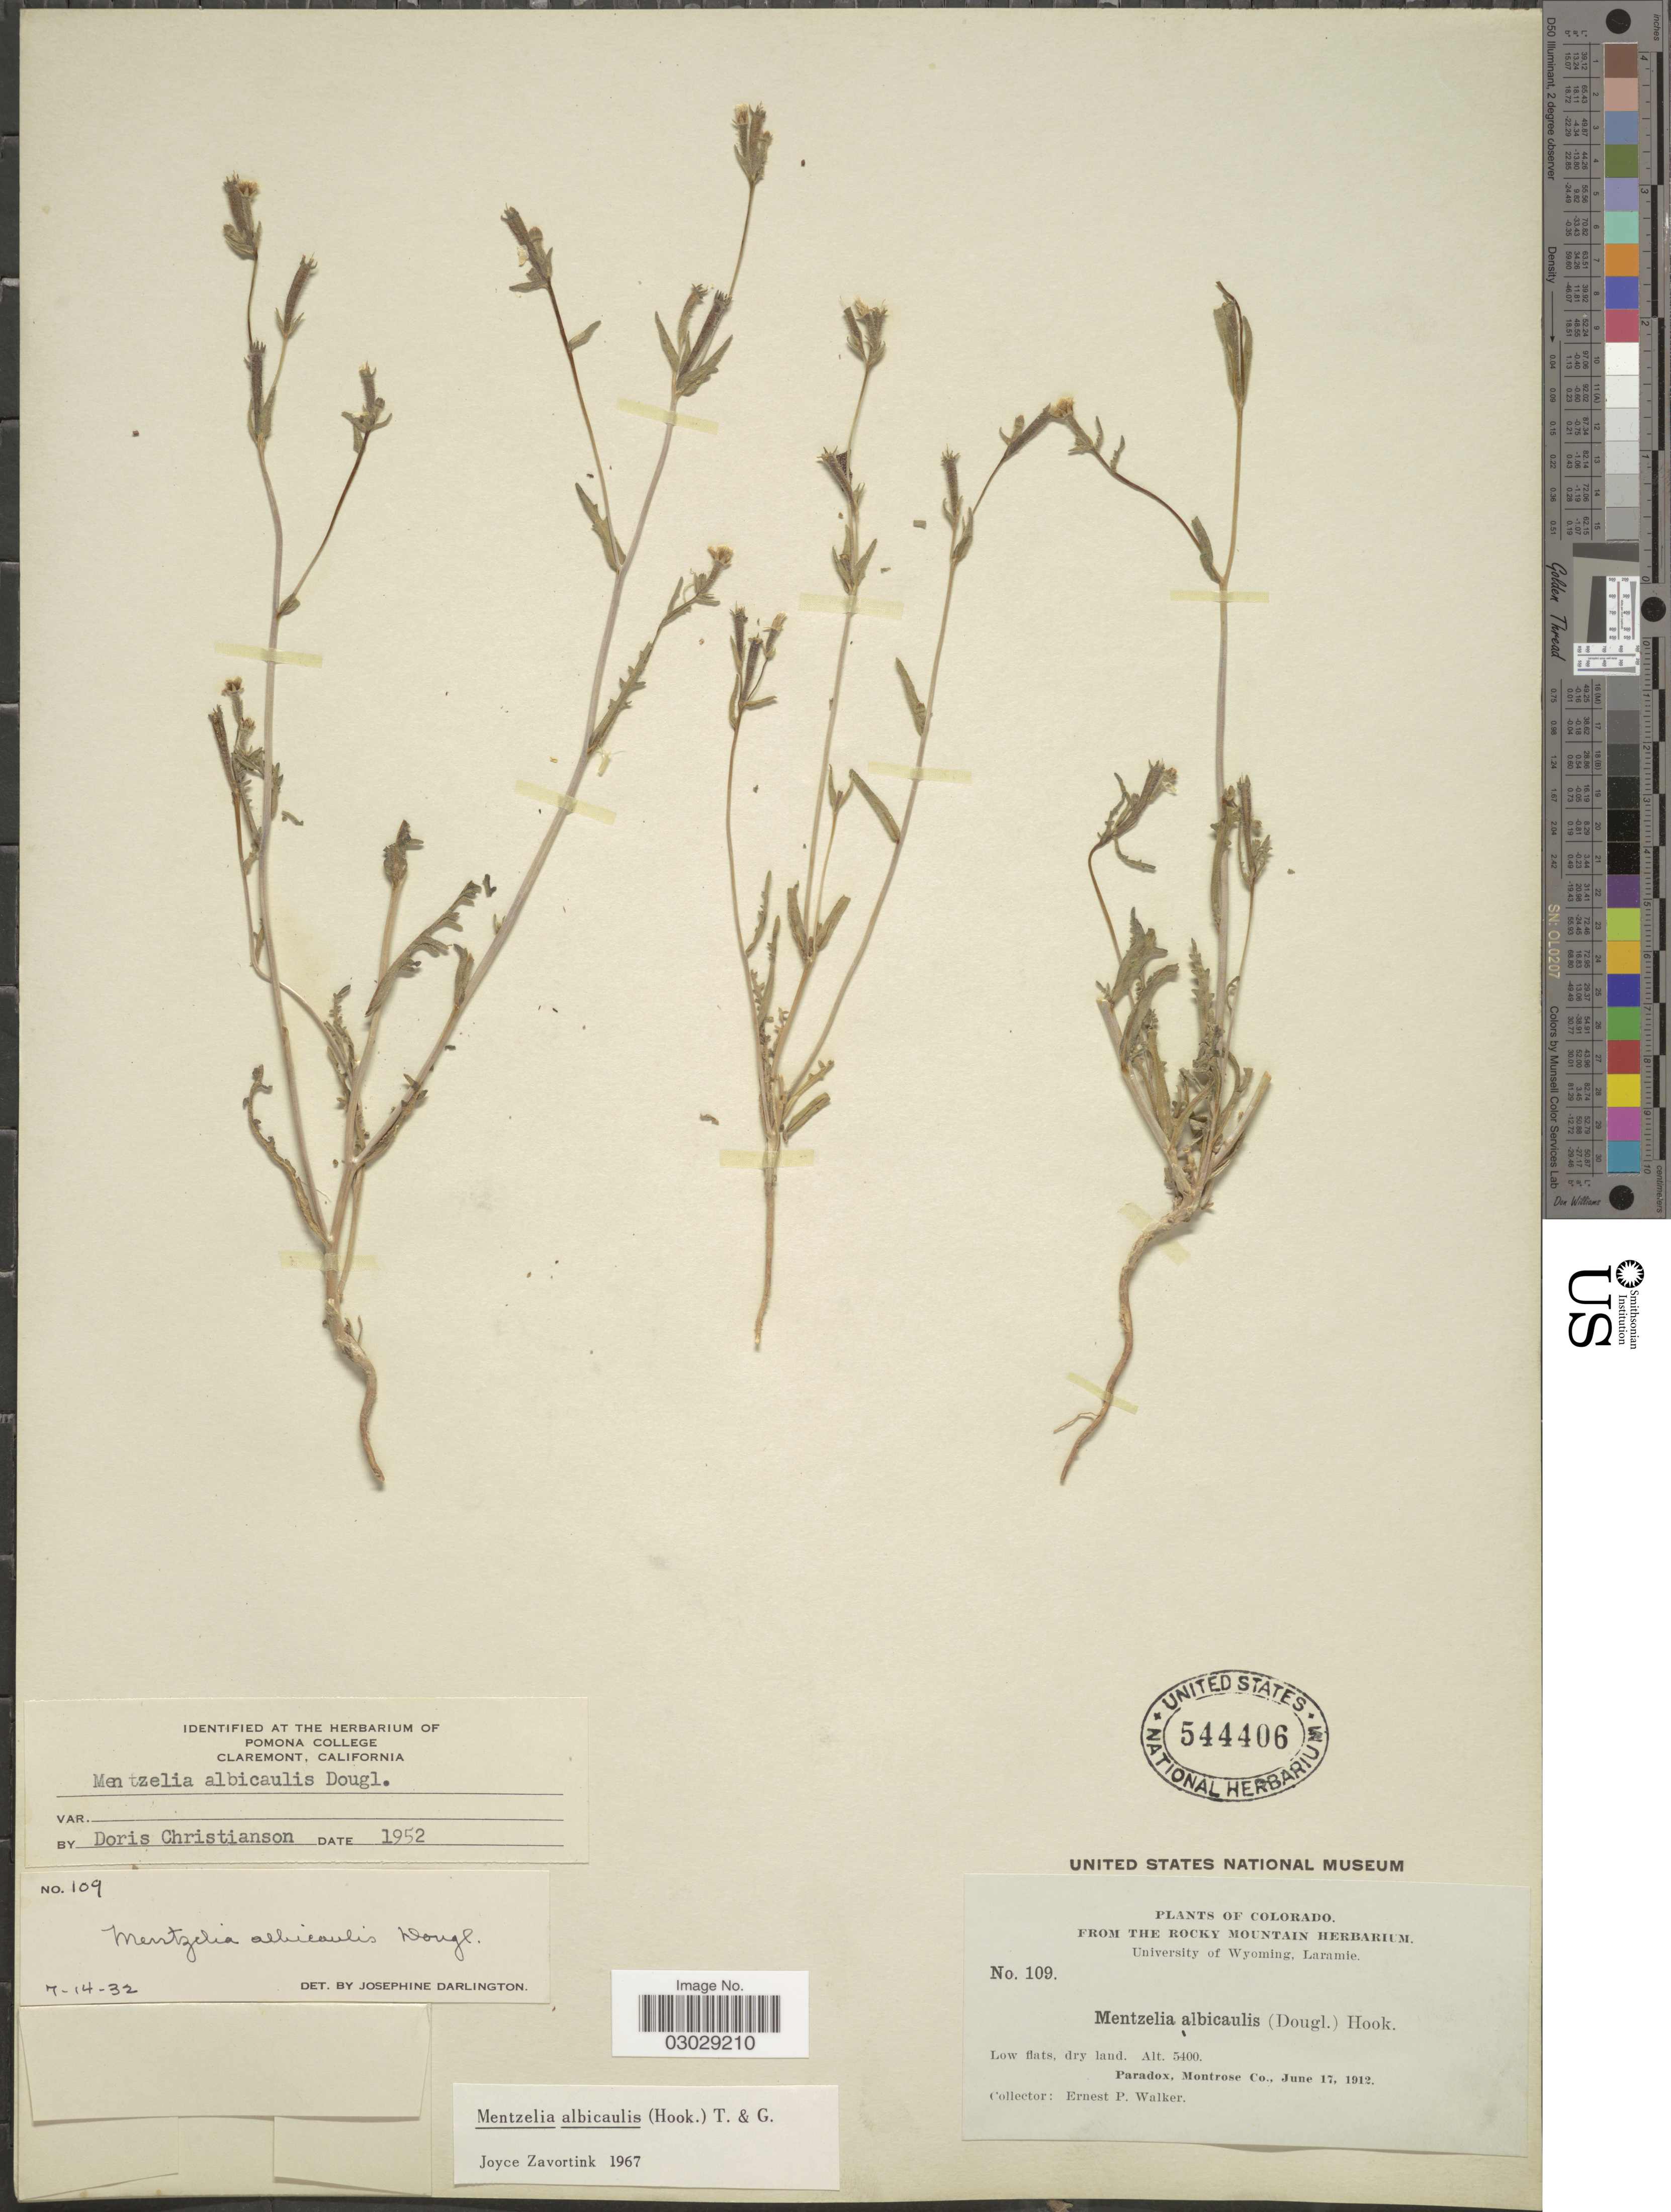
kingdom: Plantae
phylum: Tracheophyta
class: Magnoliopsida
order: Cornales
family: Loasaceae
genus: Mentzelia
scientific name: Mentzelia albicaulis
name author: (Douglas ex Hook.) Douglas ex Torr. & A. Gray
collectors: E. P. Walker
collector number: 109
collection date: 1912-06-17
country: United States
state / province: Colorado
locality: Paradox, Montrose Co.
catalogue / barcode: US 544406